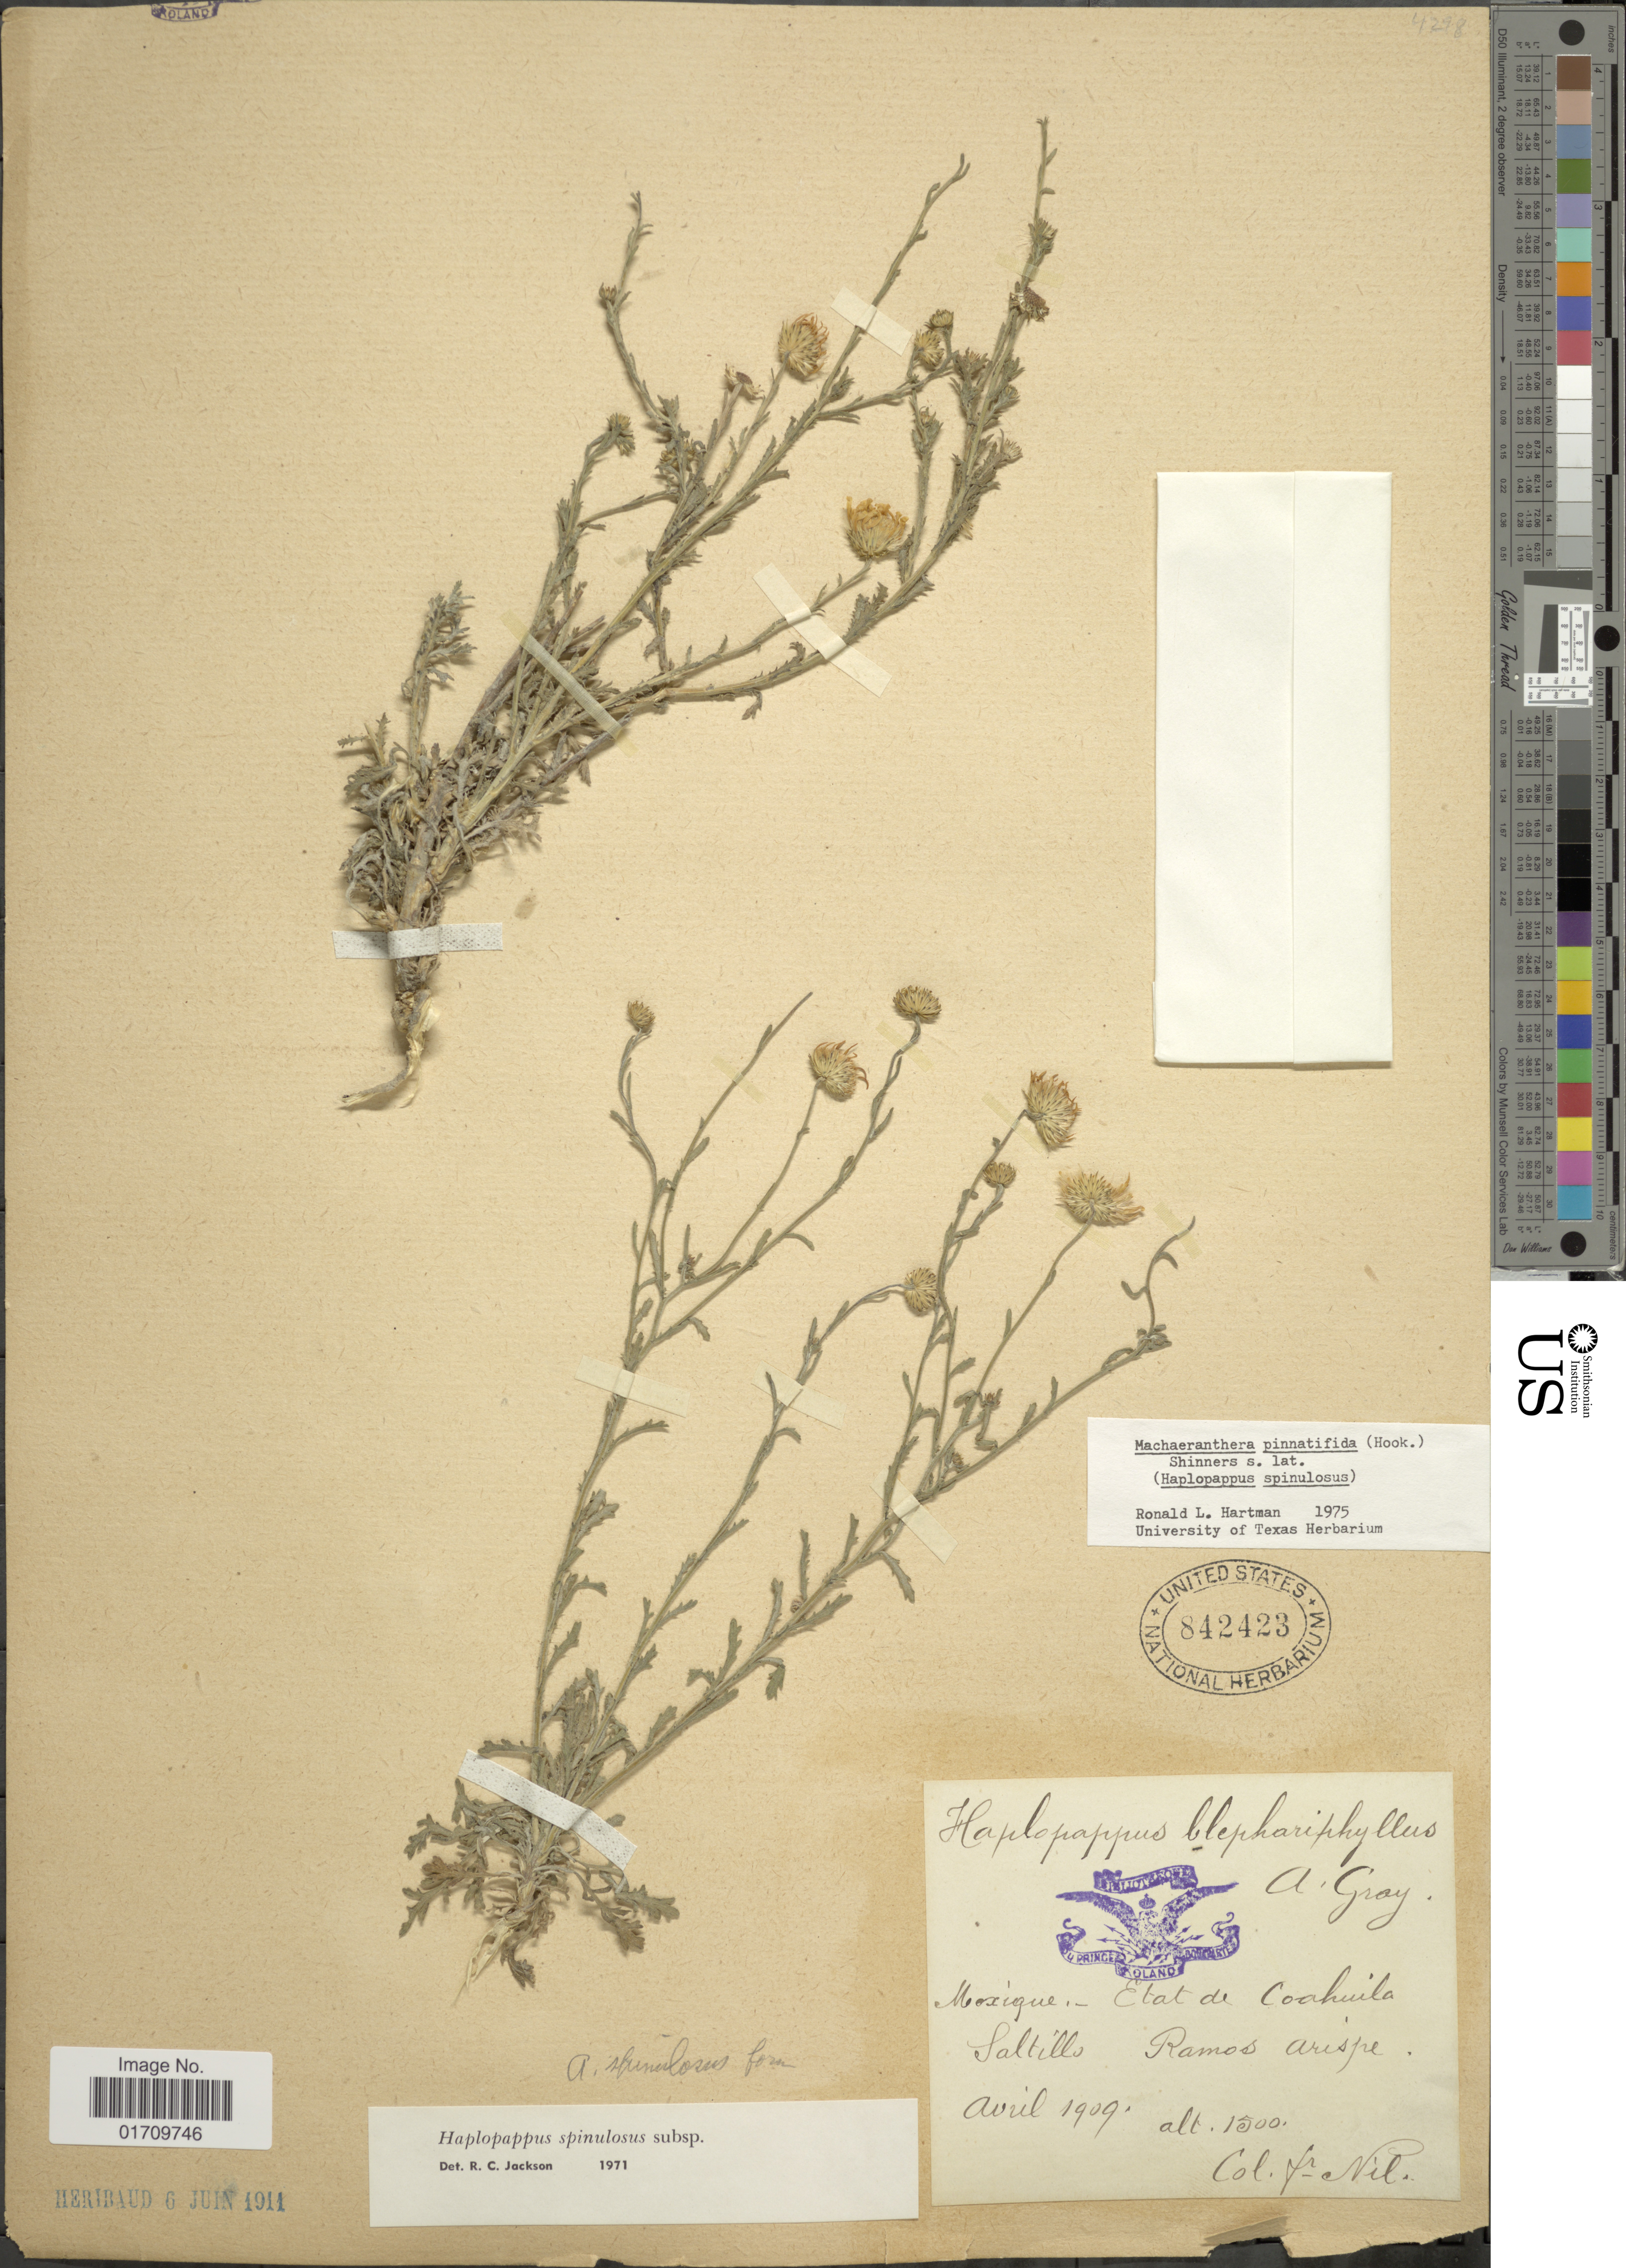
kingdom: Plantae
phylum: Tracheophyta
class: Magnoliopsida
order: Asterales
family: Asteraceae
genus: Machaeranthera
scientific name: Machaeranthera pinnatifida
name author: (Hook.) Shinners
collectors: Bro. Nil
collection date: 1909-04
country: Mexico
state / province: Coahuila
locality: Mexique, Saltillo, Ramos Arispe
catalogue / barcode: US 842423